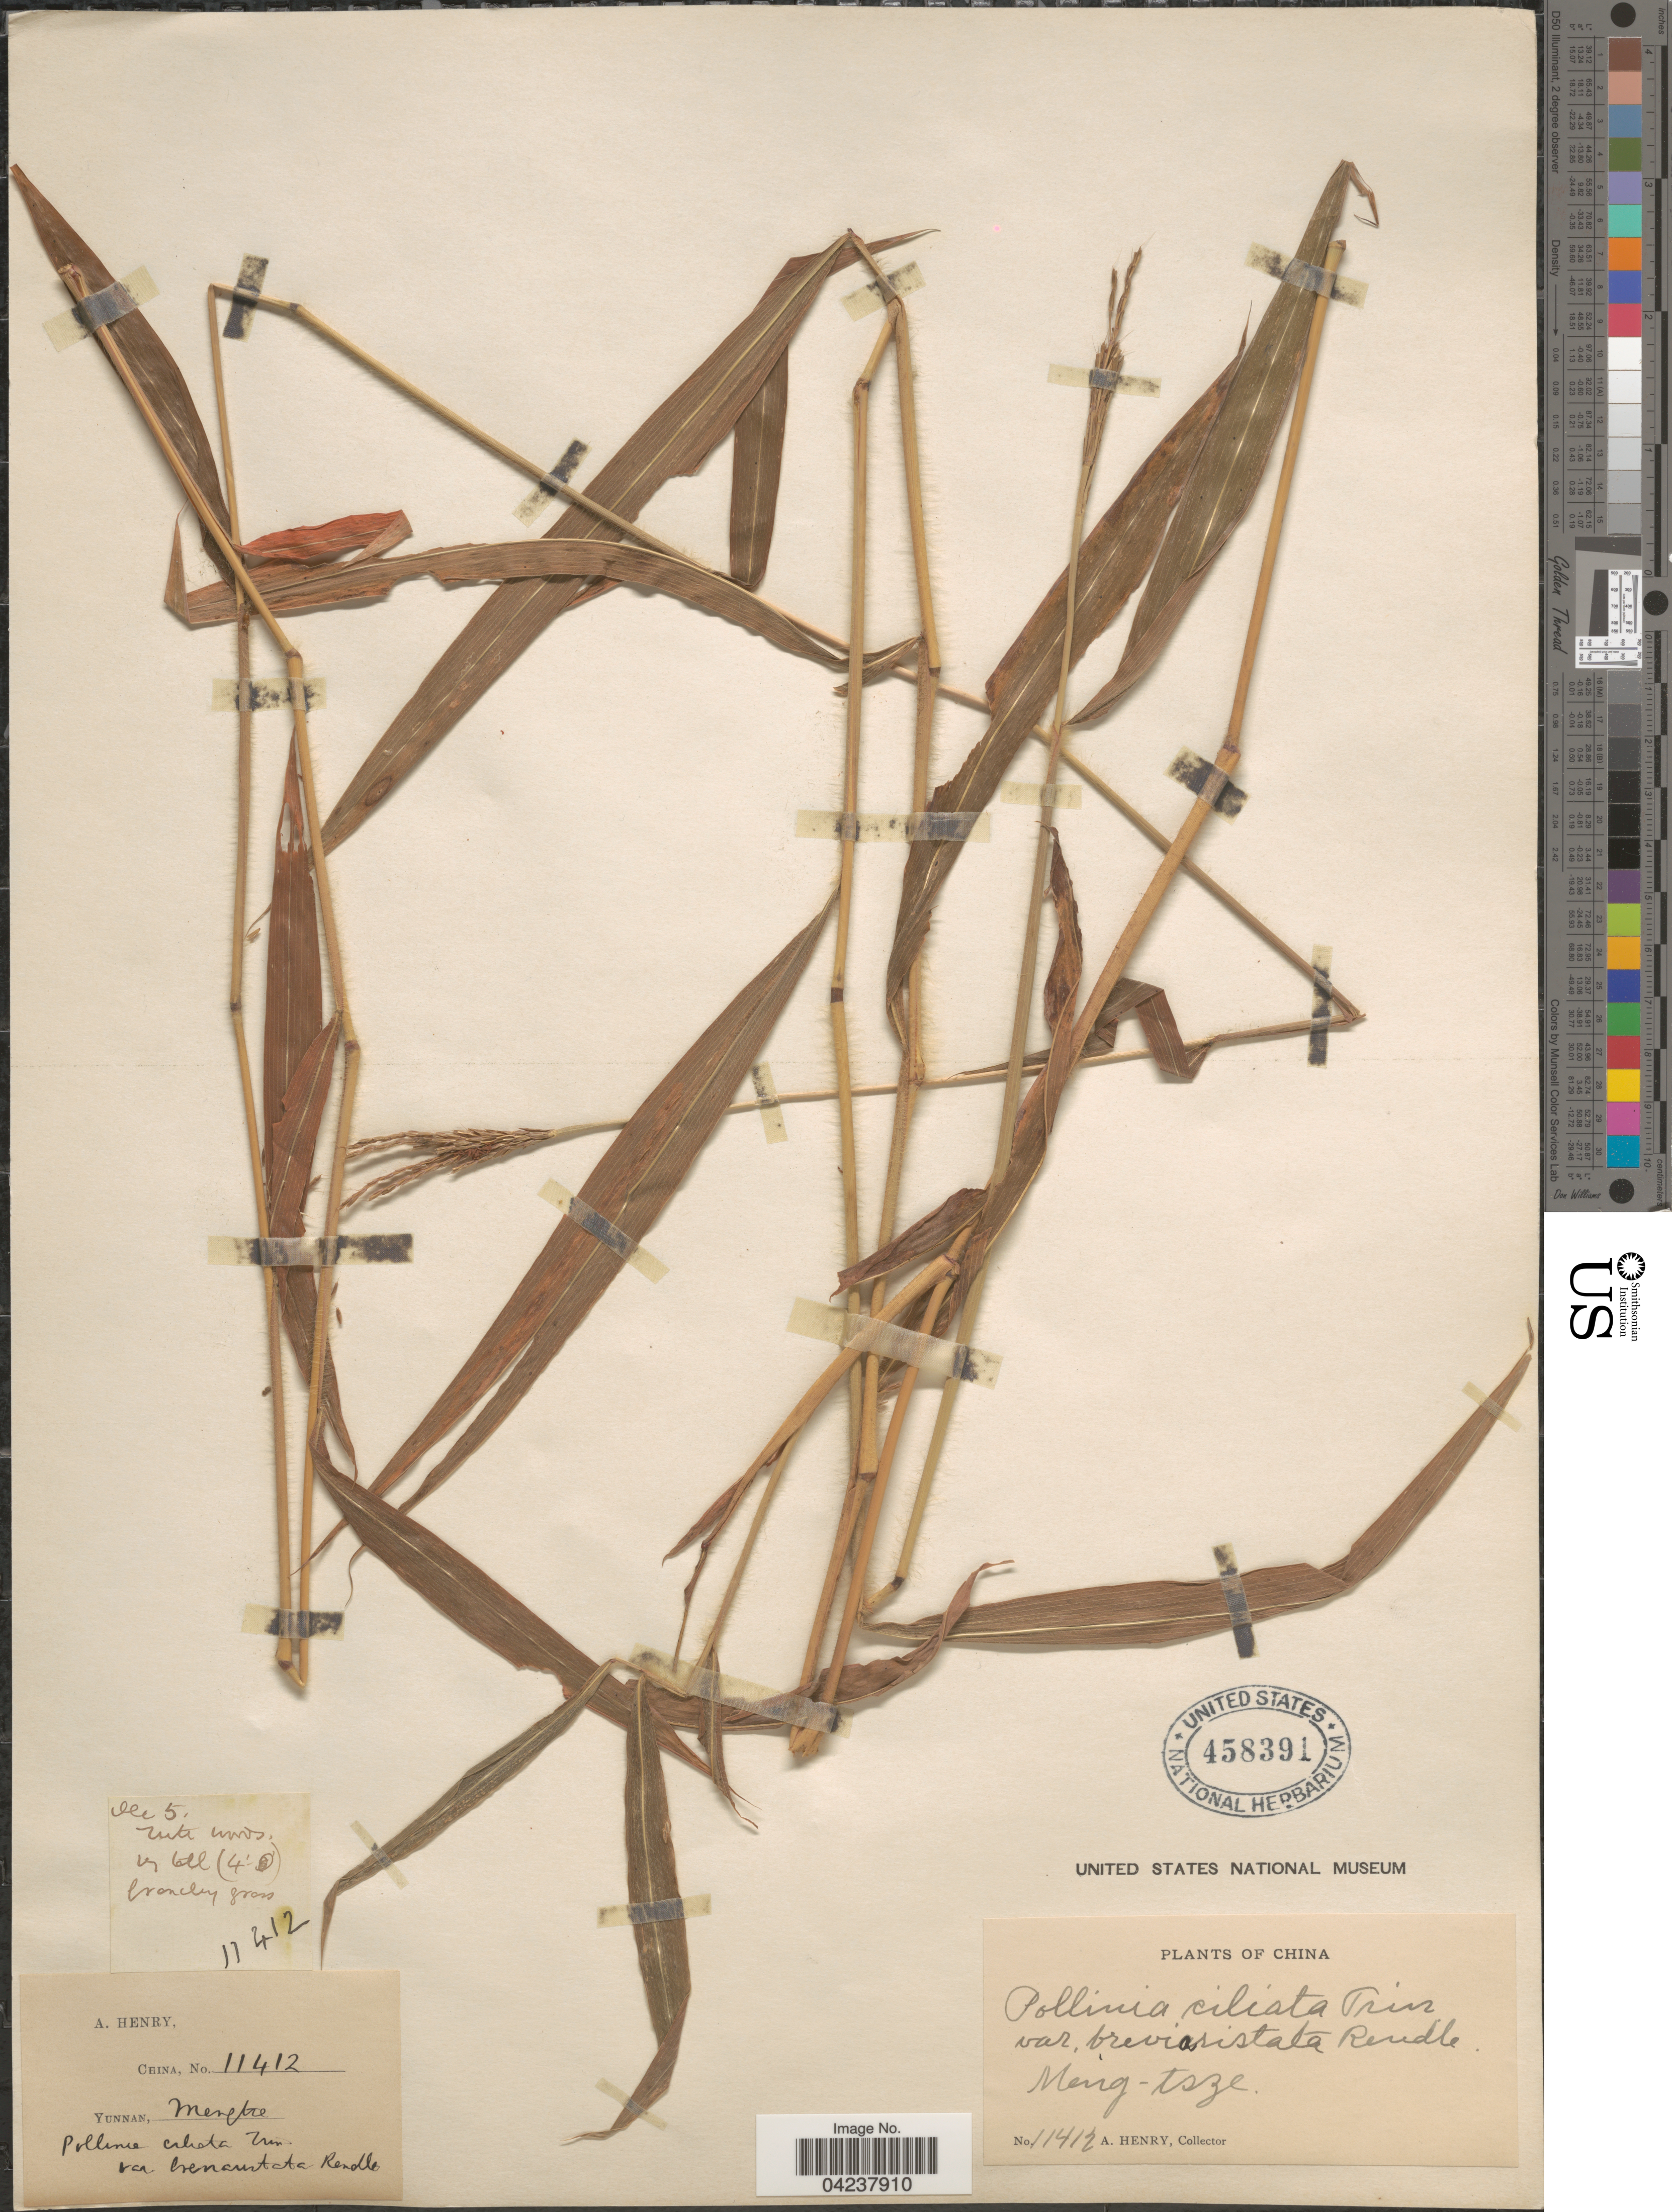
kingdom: Plantae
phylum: Tracheophyta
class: Liliopsida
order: Poales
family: Poaceae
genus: Microstegium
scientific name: Microstegium fasciculatum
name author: (L.) Henr.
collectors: A. Henry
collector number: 11412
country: China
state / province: Yunnan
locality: Meng-tze.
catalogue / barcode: US 458391